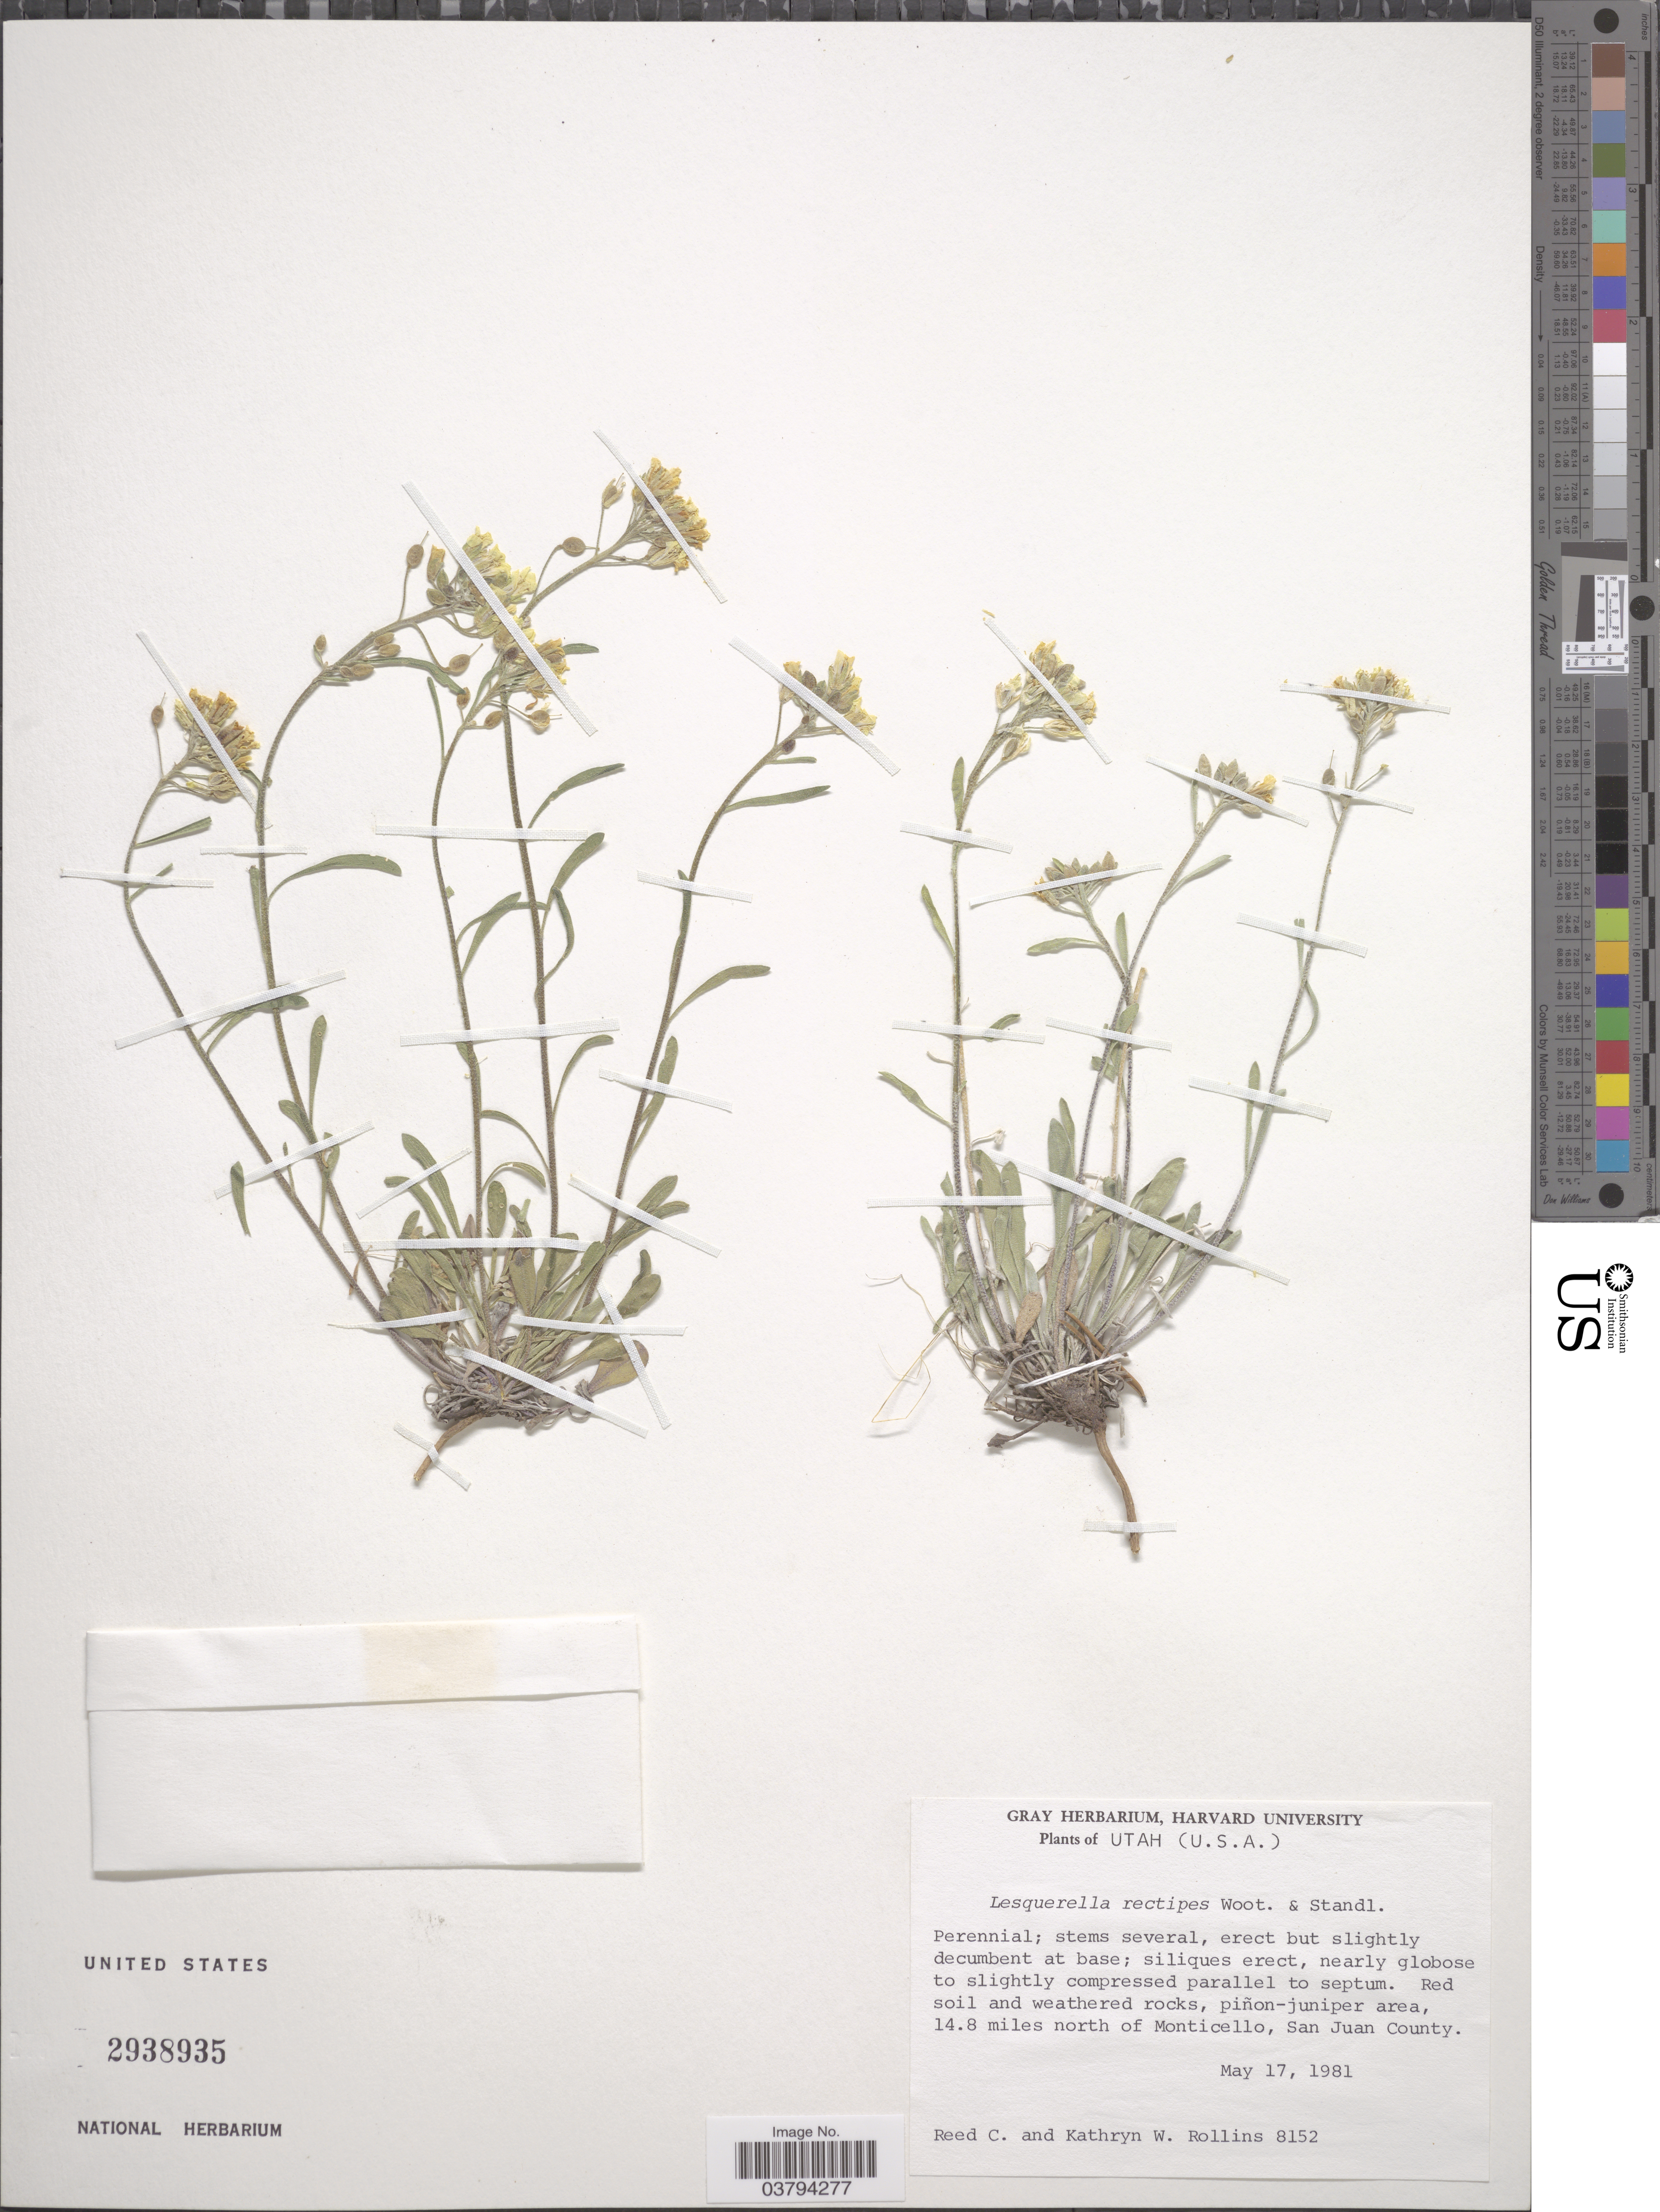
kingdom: Plantae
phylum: Tracheophyta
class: Magnoliopsida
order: Brassicales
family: Brassicaceae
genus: Lesquerella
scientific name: Lesquerella rectipes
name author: Wooton & Standl.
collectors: R. C. Rollins & K. W. Rollins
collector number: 8152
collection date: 1981-05-17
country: United States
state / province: Utah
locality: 14.8 miles north of Monticello, San Juan County.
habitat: pinon-juniper area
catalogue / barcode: US 2938935